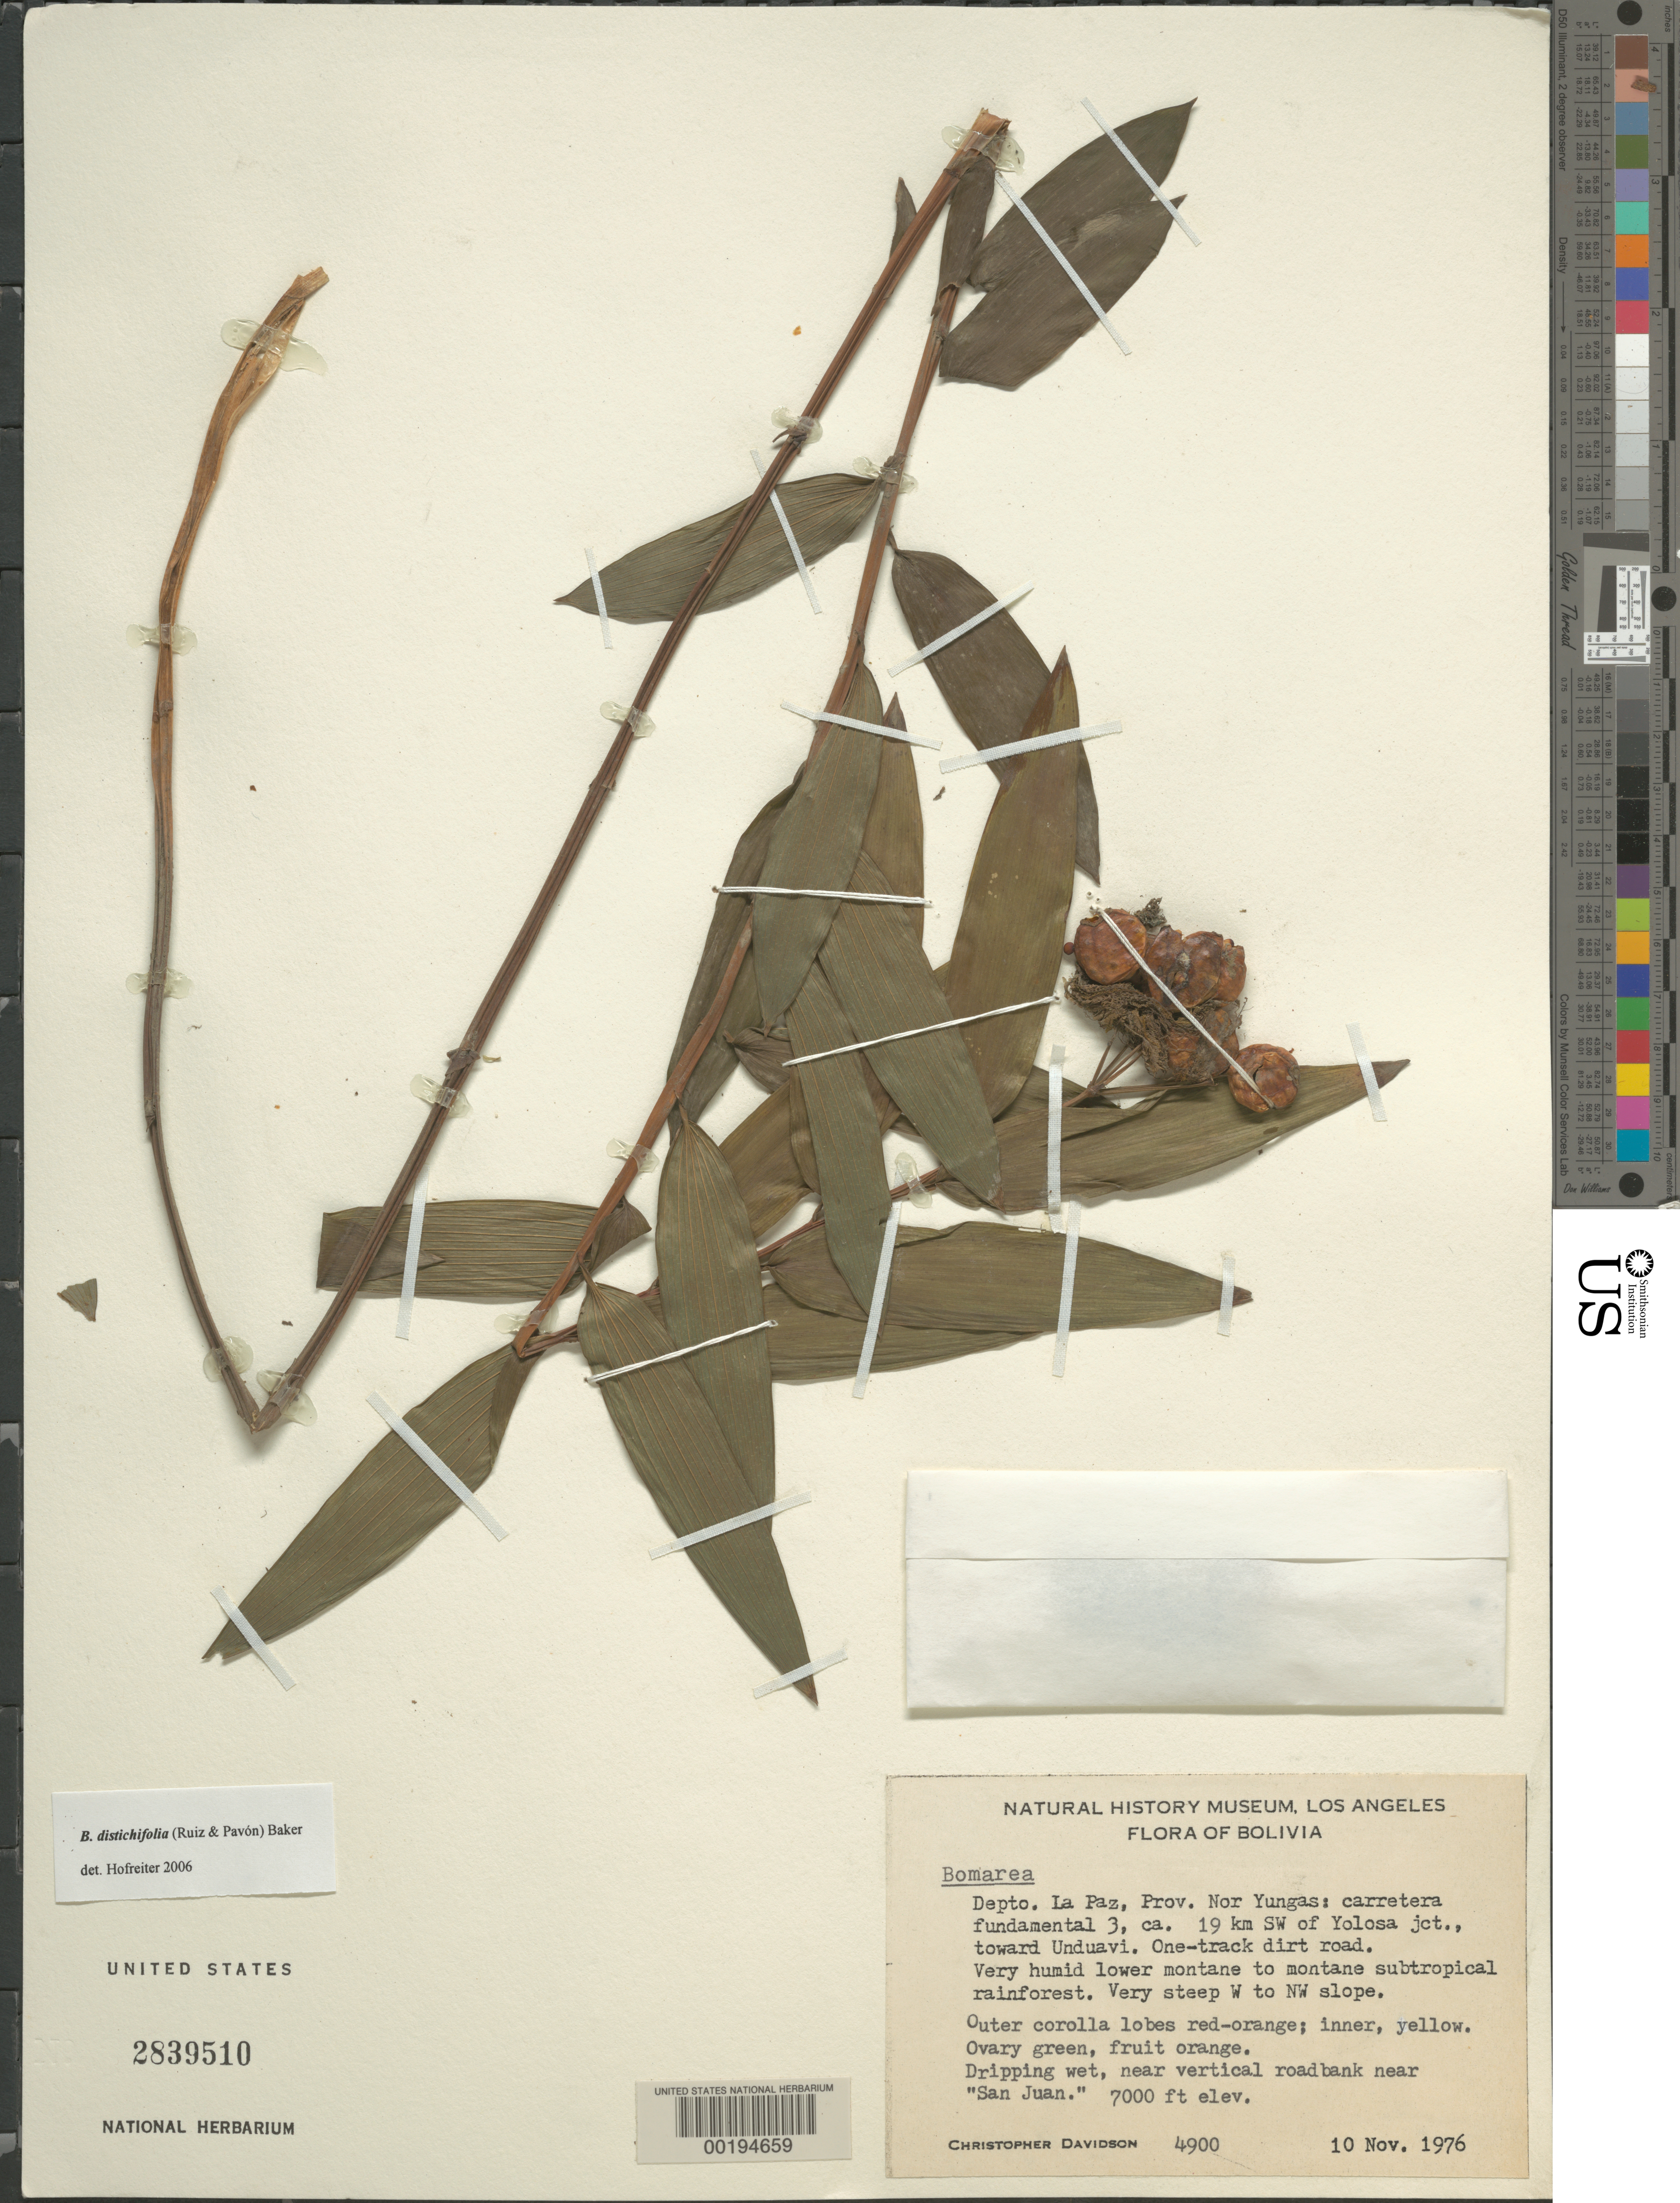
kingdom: Plantae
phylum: Tracheophyta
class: Liliopsida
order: Liliales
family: Alstroemeriaceae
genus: Bomarea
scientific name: Bomarea sp.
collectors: C. Davidson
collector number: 4900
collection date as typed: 10 Nov 1976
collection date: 1976-11-10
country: Bolivia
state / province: La Paz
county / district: Nor Yungas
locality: Highway Fundamental 3, ca 19 km SW of Yolosa jct toward Unduavi, Onetrack dirt road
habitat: Very humid lower montane to montane subtropical rainforest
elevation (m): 2134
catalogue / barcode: US 2839510